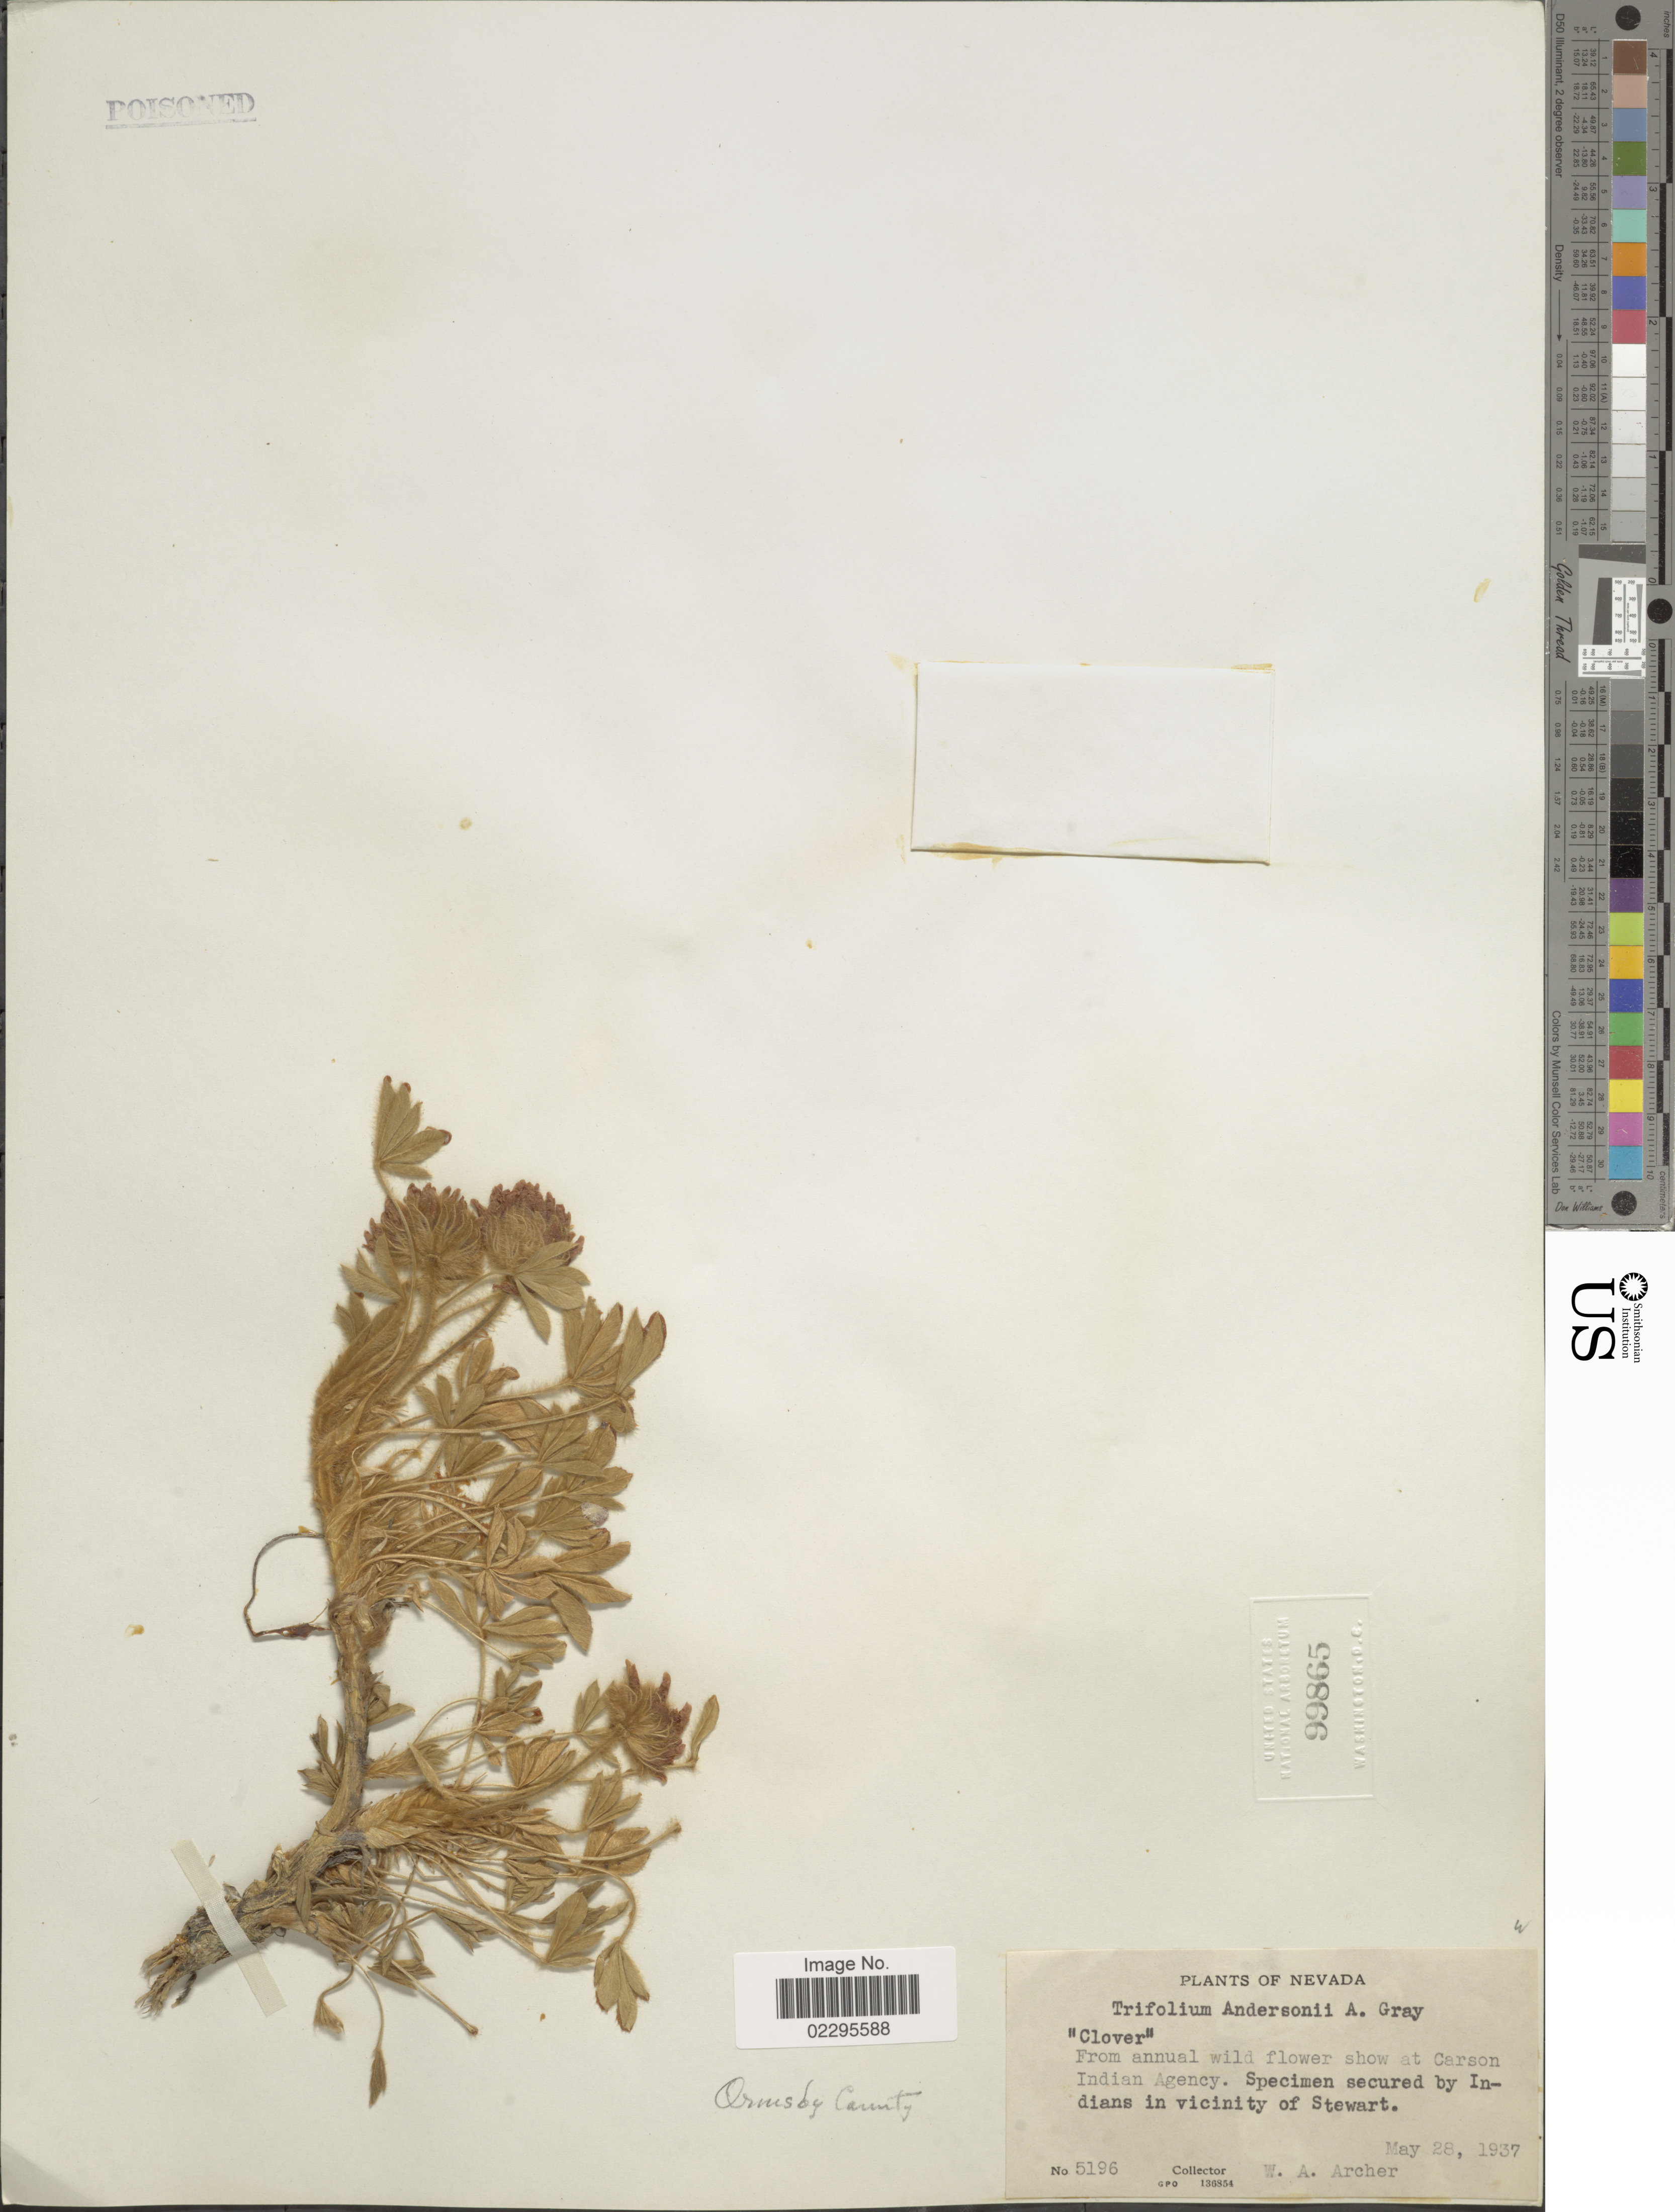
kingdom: Plantae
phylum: Tracheophyta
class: Magnoliopsida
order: Fabales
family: Fabaceae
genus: Trifolium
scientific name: Trifolium andersonii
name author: A. Gray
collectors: W. A. Archer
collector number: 5196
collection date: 1937-05-28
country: United States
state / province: Nevada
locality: Vicinity of Stewart